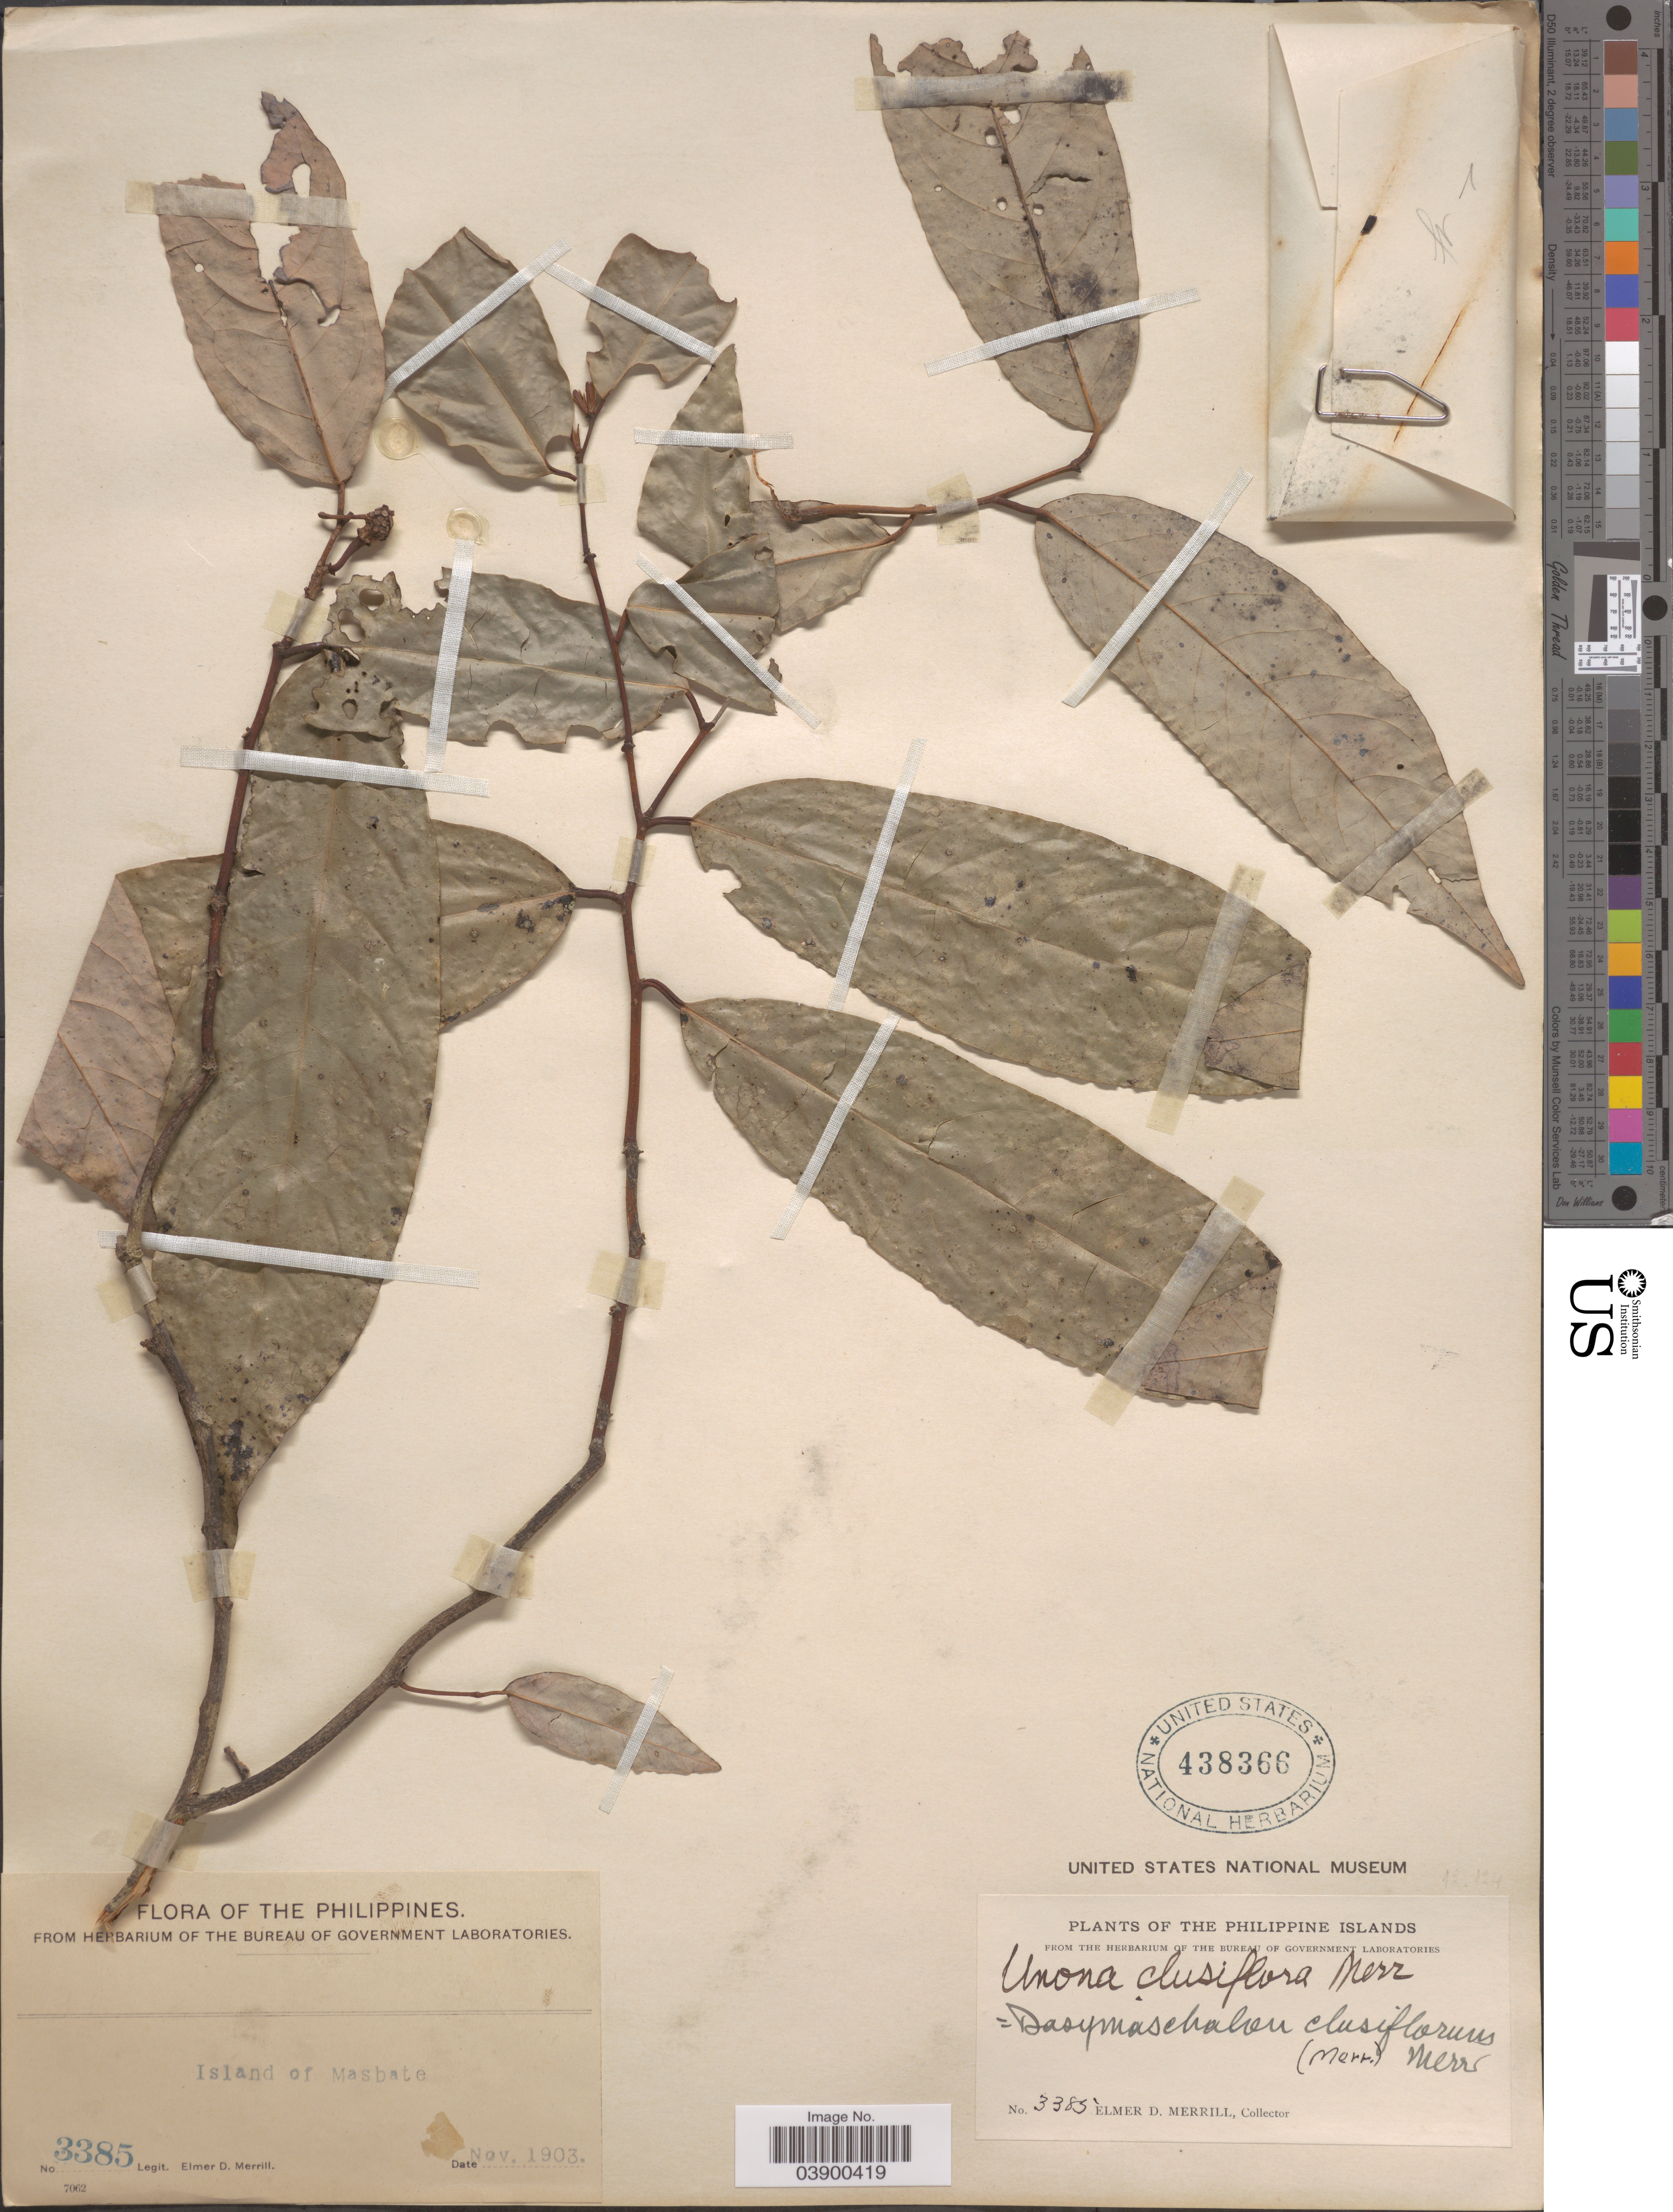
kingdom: Plantae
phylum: Tracheophyta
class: Magnoliopsida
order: Magnoliales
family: Annonaceae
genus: Dasymaschalon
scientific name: Dasymaschalon clusiflorum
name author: (Merr.) Merr.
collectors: E. D. Merrill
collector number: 3385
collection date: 1903-11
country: Philippines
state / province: Bicol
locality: Island of Masbate. Philippine Islands.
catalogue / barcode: US 438366